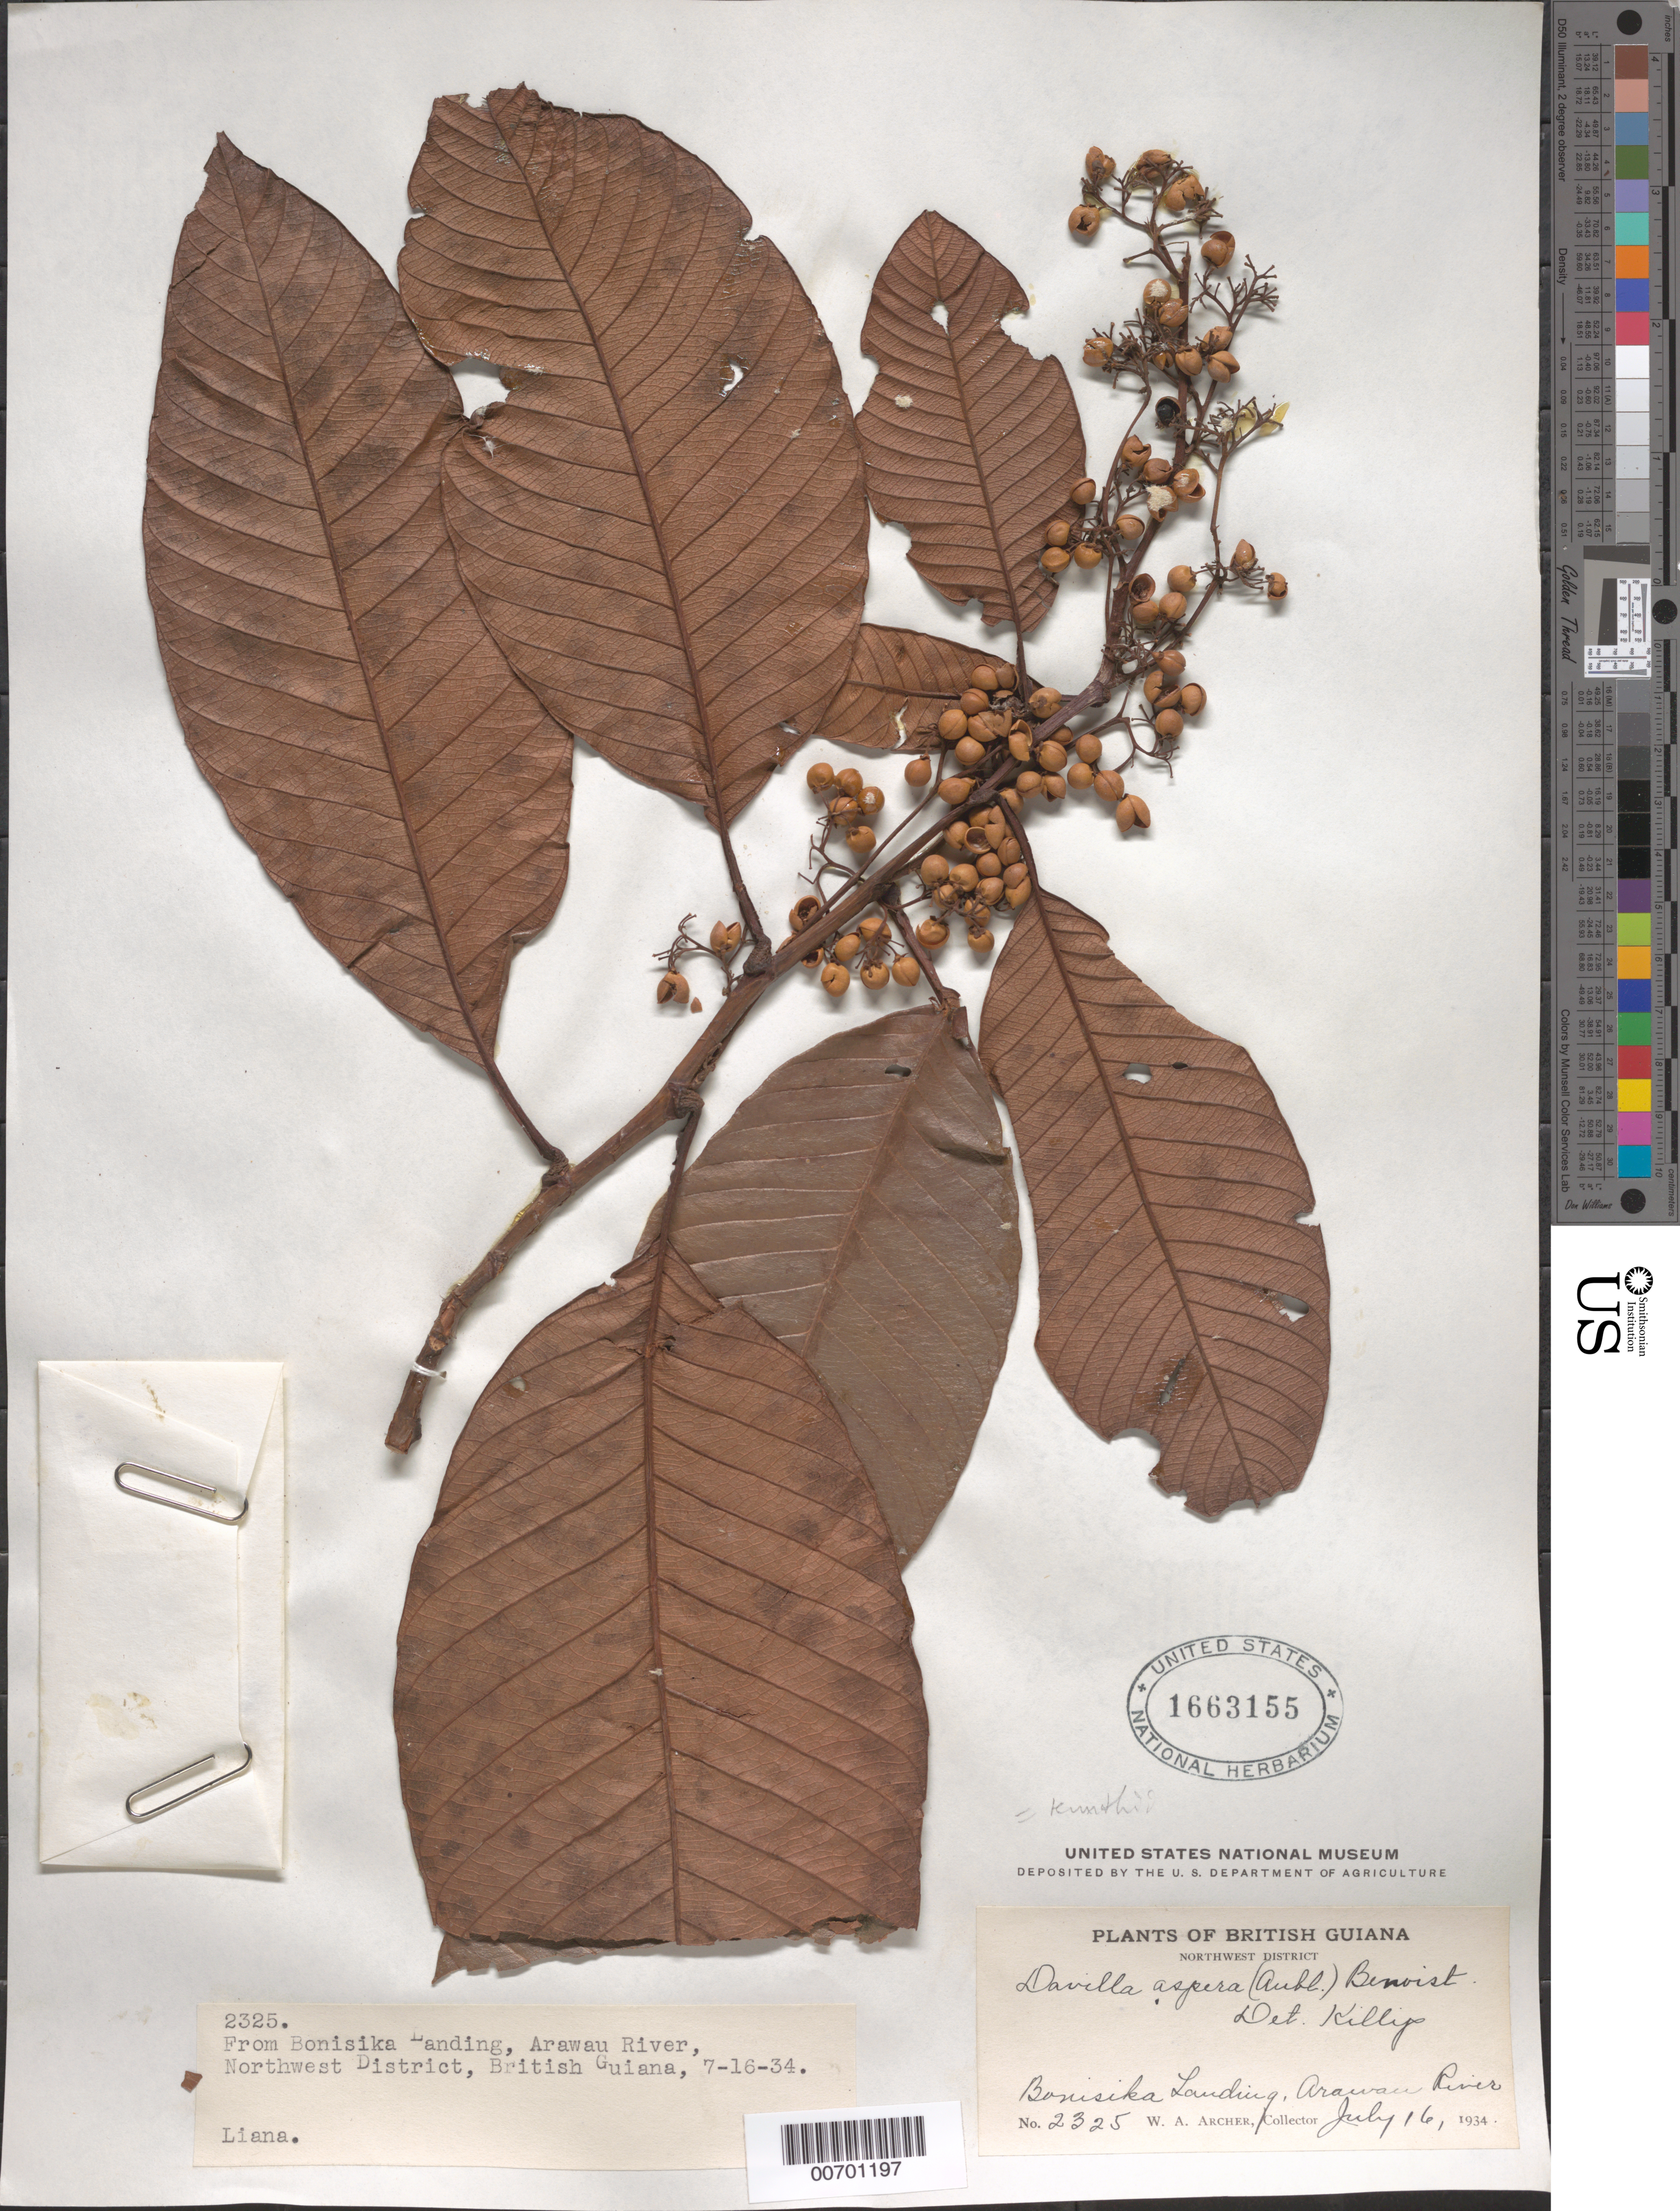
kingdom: Plantae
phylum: Tracheophyta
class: Magnoliopsida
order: Dilleniales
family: Dilleniaceae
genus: Davilla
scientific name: Davilla aspera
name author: (Aubl.) Benoist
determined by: Killip, Ellsworth P.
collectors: W. A. Archer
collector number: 2325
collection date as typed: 16-Jul-34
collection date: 1934-07-16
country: Guyana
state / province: Barima-Waini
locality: Bonisika Landing, Arawau R.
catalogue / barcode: US 1663155